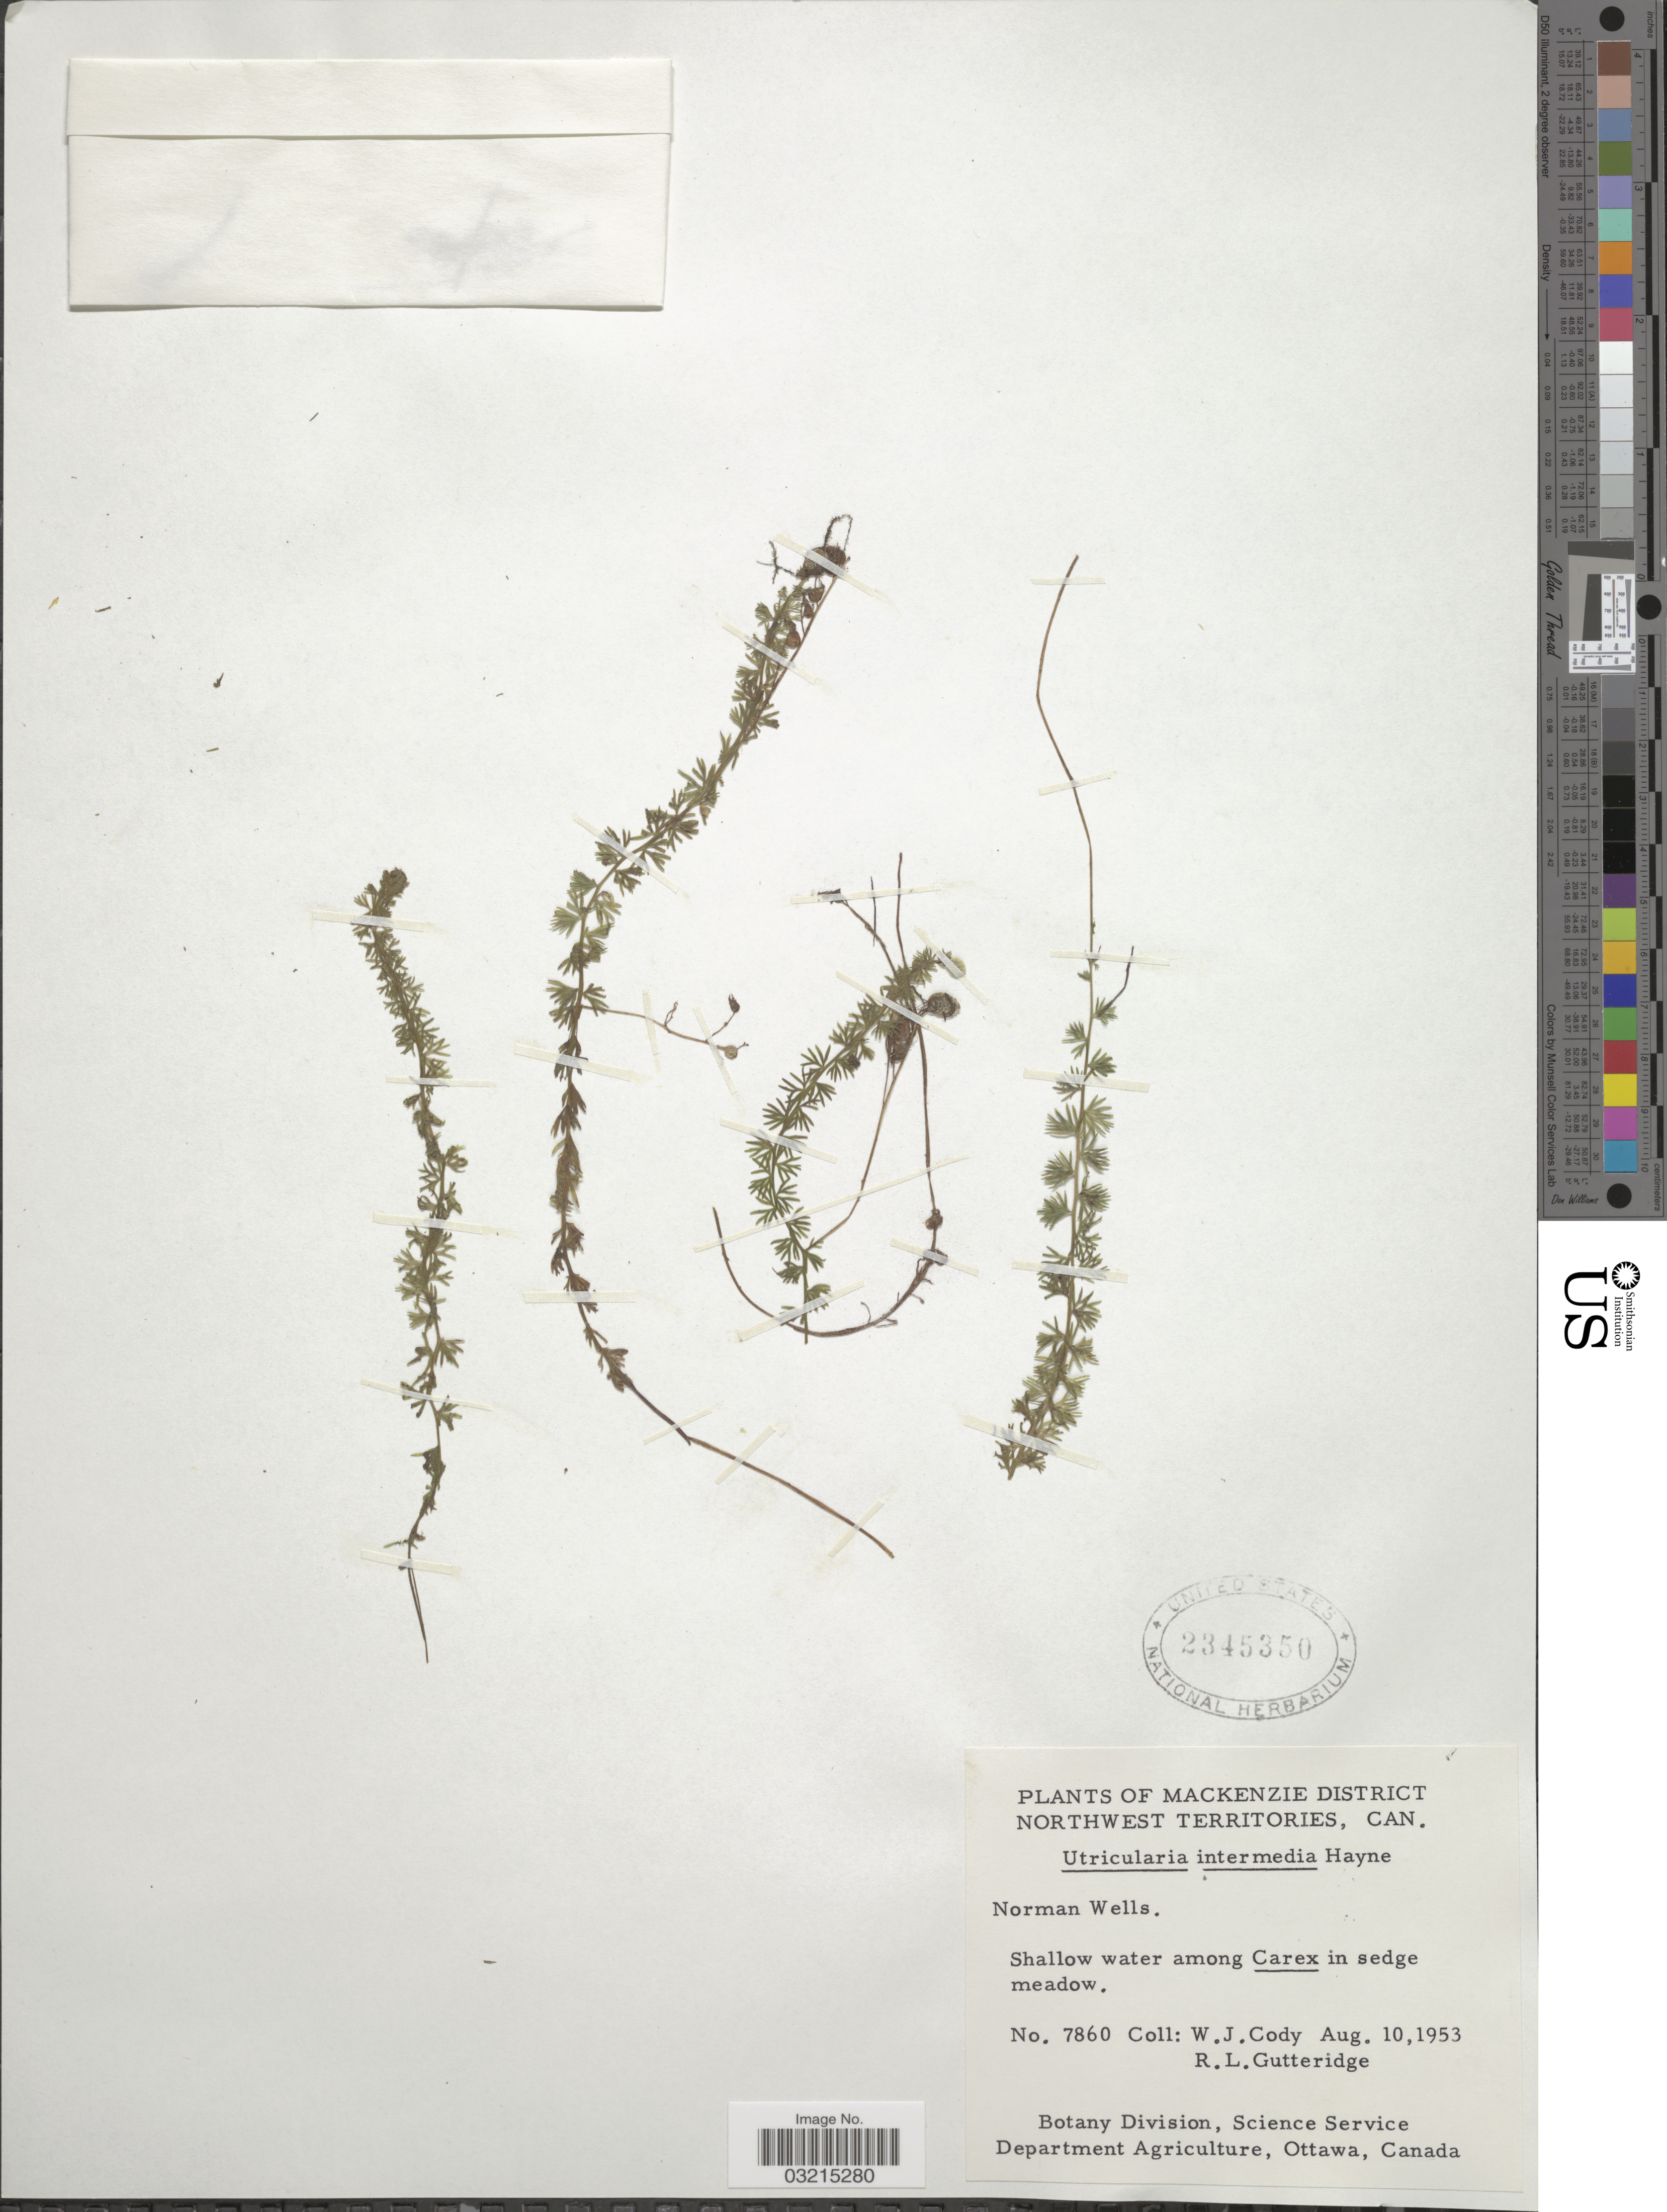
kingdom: Plantae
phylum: Tracheophyta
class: Magnoliopsida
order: Lamiales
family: Lentibulariaceae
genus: Utricularia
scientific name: Utricularia intermedia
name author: Hayne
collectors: W. Cody & R. Gutteridge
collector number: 7860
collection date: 1953-08-10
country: Canada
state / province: Northwest Territories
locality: Mackenzie District. Norman Wells.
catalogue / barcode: US 2345350